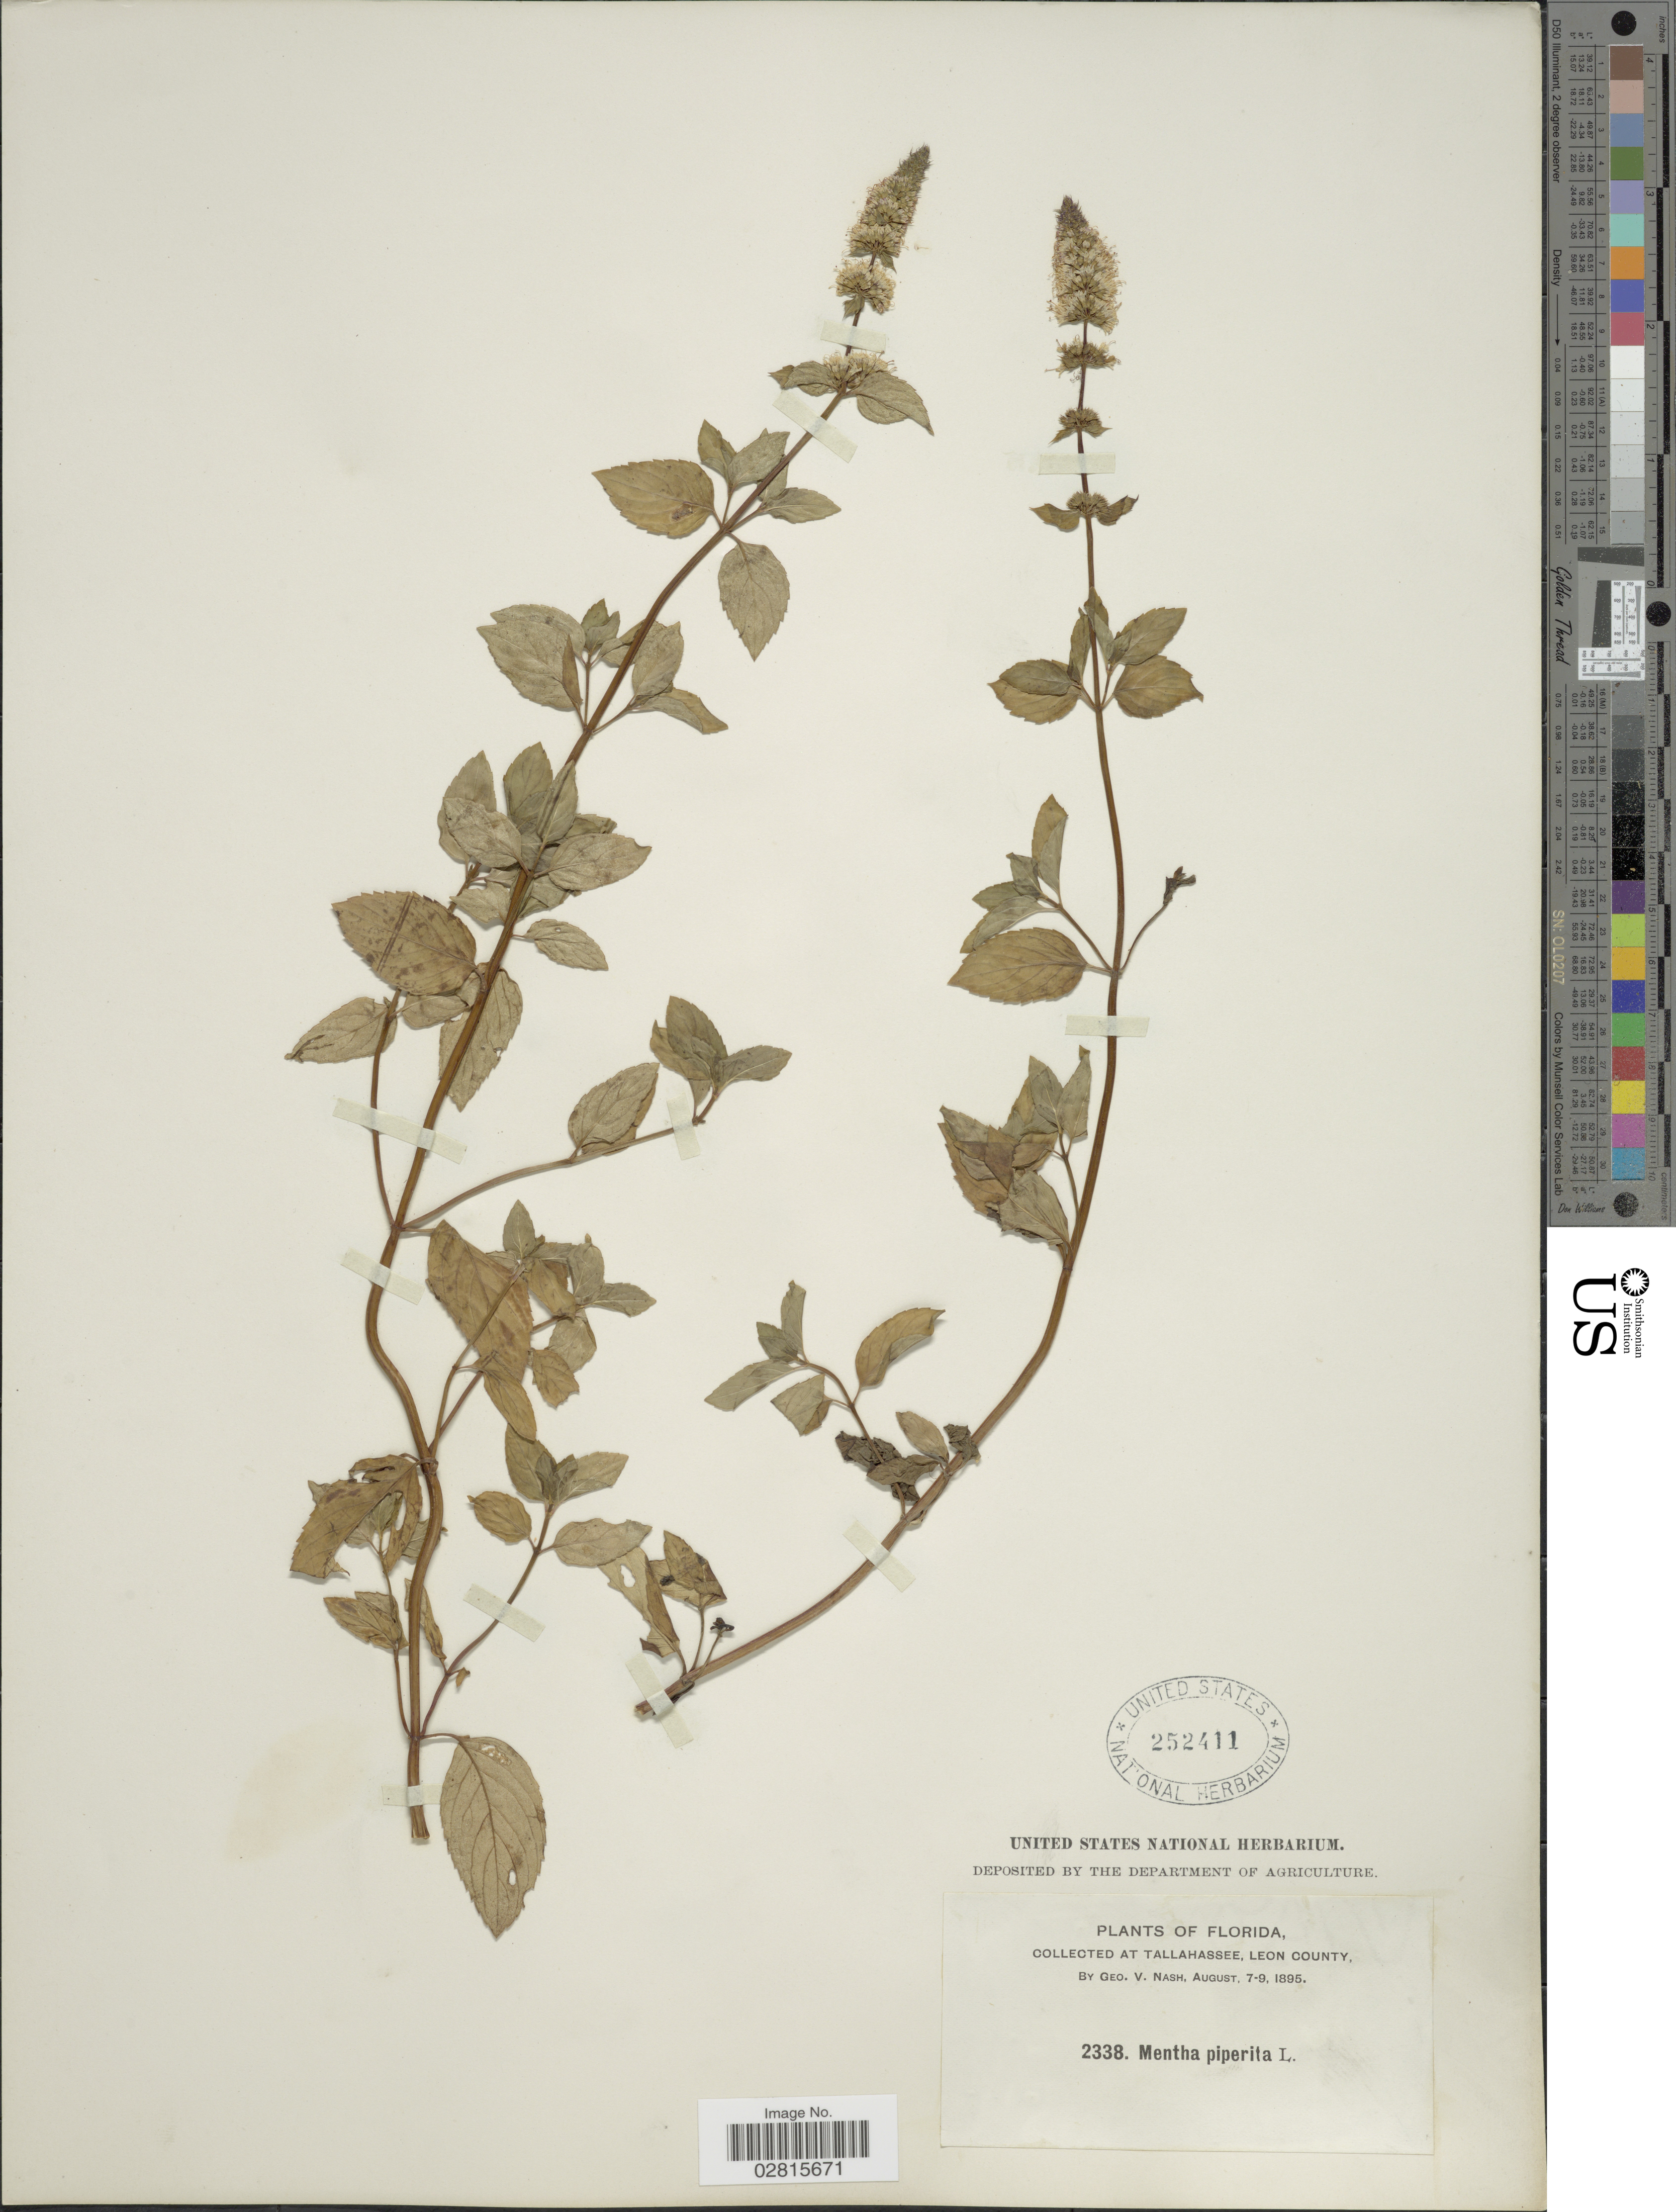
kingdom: Plantae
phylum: Tracheophyta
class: Magnoliopsida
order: Lamiales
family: Lamiaceae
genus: Mentha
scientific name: Mentha x piperita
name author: L.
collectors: G. V. Nash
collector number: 2338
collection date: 1895-08-07/1895-08-09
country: United States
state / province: Florida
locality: Tallahassee, Leon County.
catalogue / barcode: US 252411